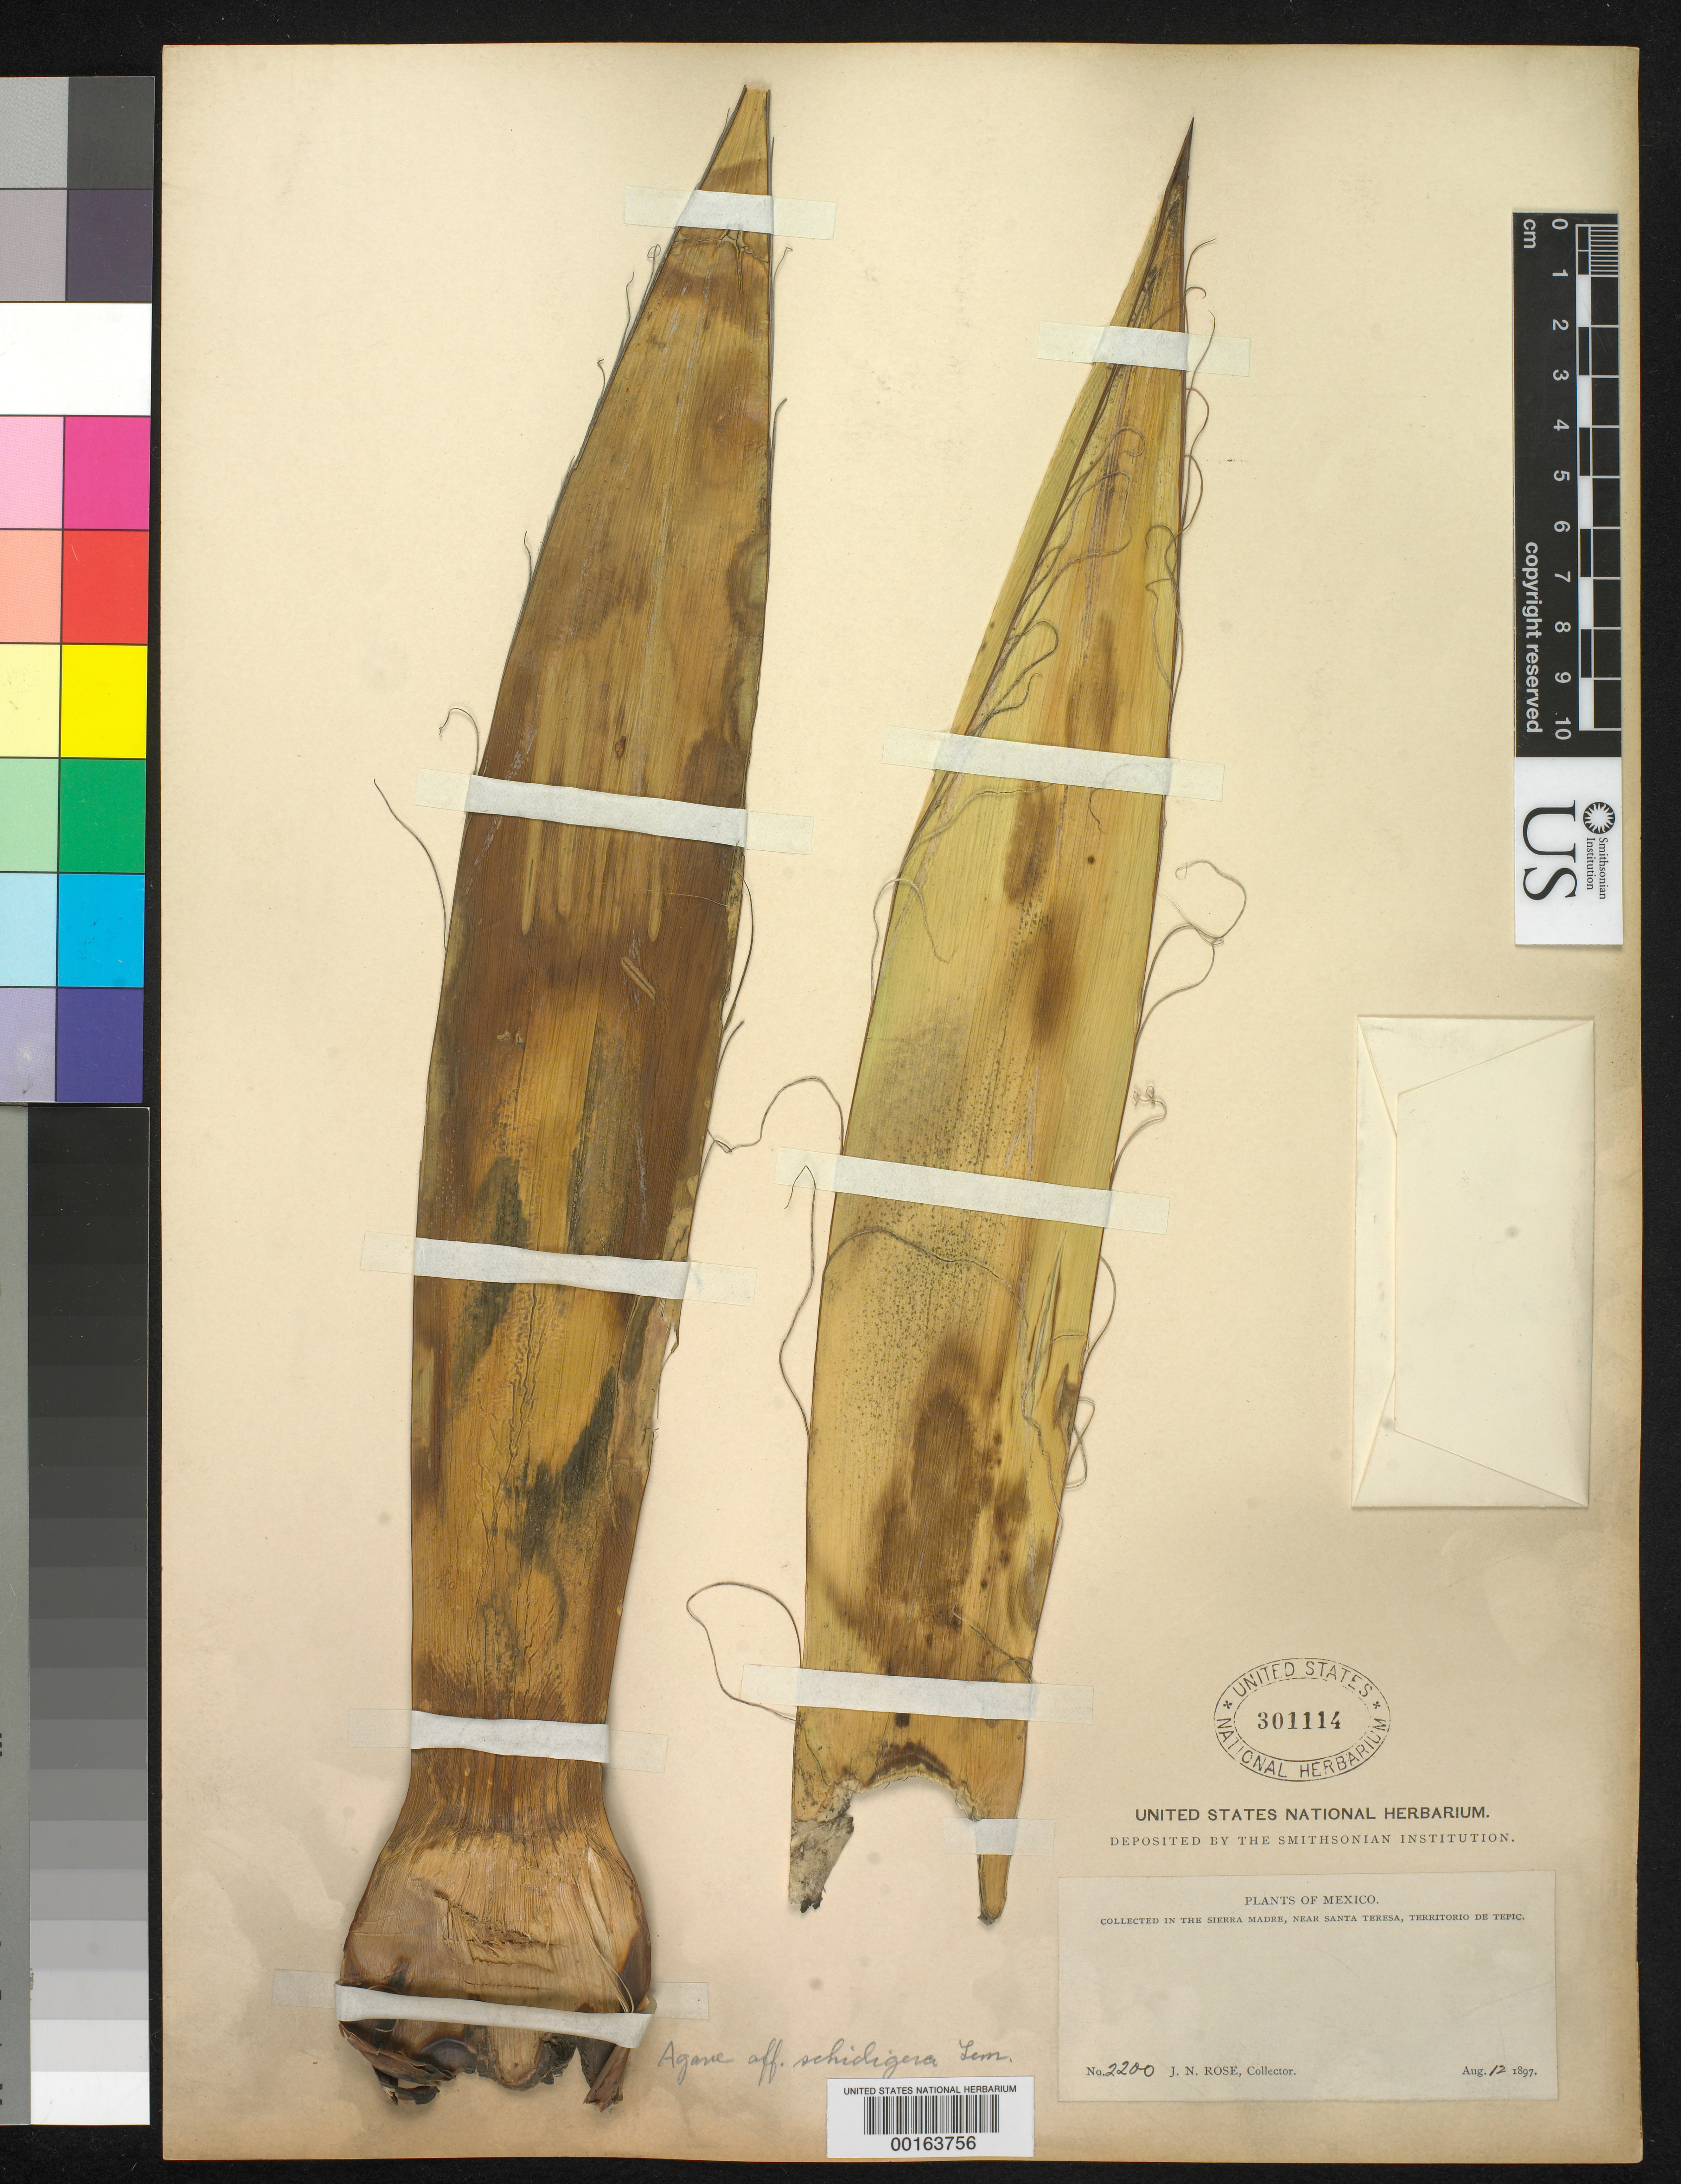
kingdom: Plantae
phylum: Tracheophyta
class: Liliopsida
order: Asparagales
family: Asparagaceae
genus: Agave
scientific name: Agave sp.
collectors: J. N. Rose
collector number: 2200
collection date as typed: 12 Aug 1897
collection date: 1897-08-12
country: Mexico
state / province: Nayarit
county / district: Tepic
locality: In the Sierra Madre, near santa teresa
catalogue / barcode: US 301114